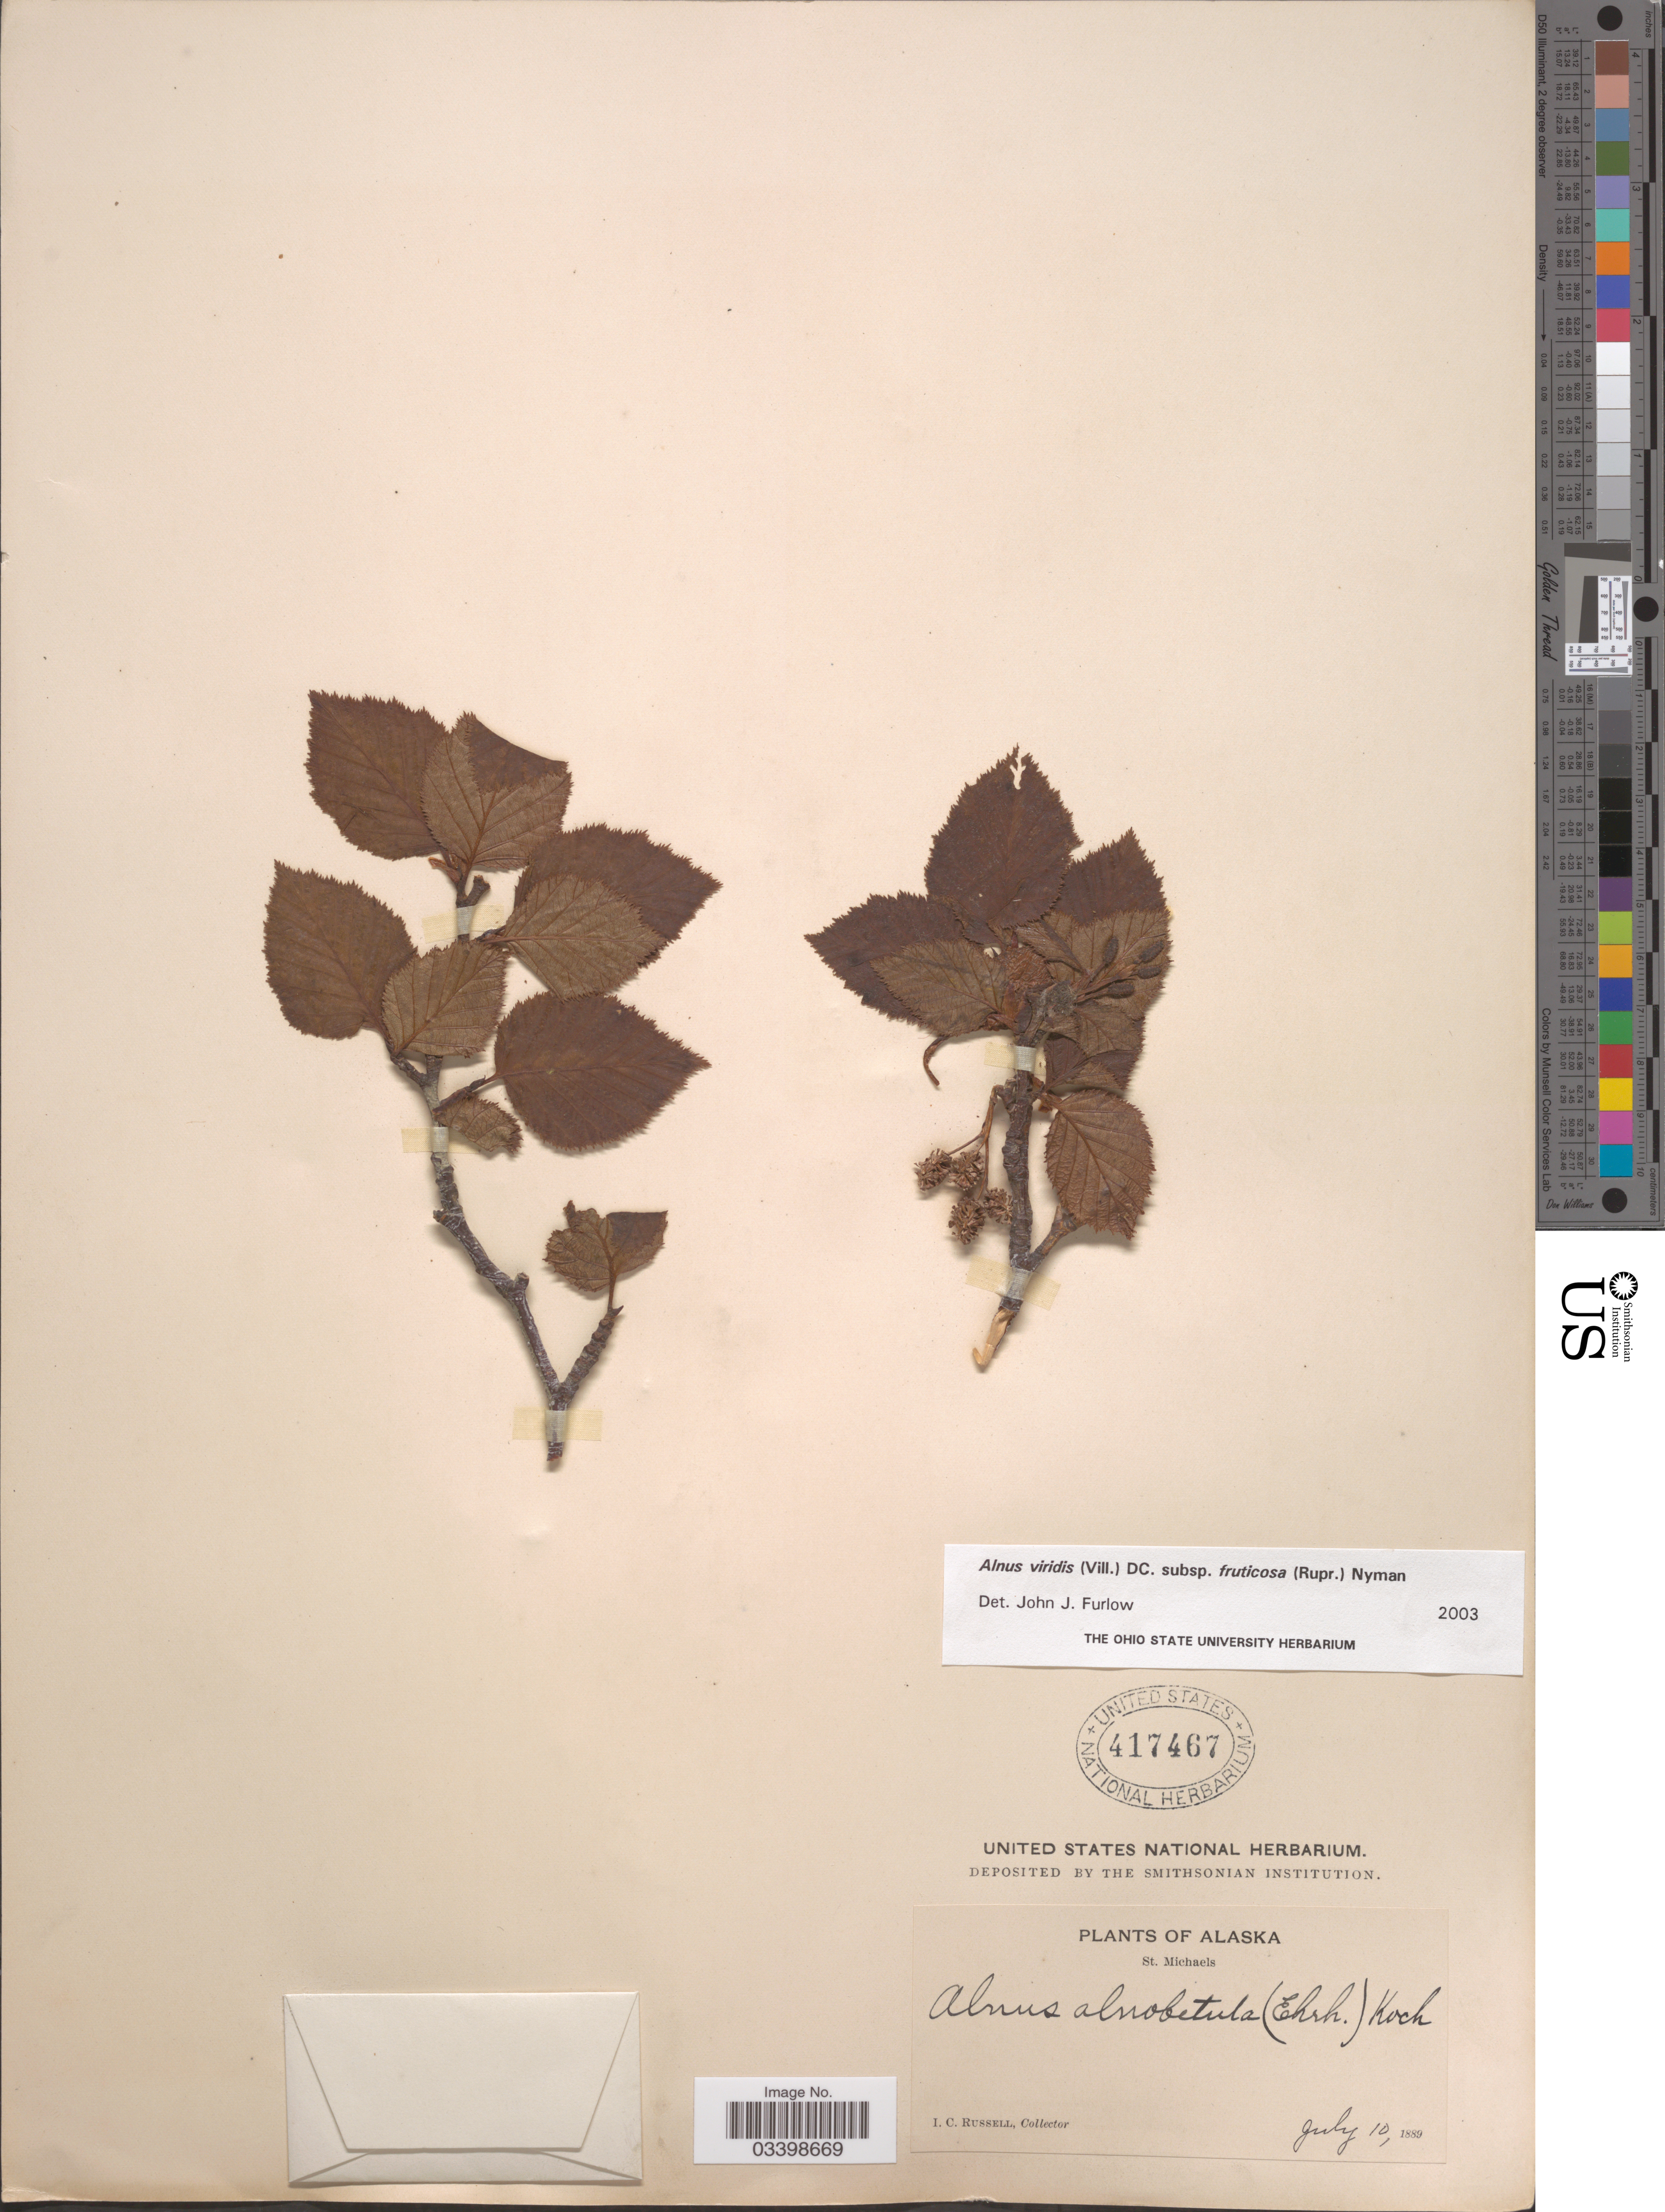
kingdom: Plantae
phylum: Tracheophyta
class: Magnoliopsida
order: Fagales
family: Betulaceae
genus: Alnus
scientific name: Alnus viridis subsp. fruticosa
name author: (Rupr.) Nyman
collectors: I. C. Russell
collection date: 1889-07-10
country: United States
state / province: Alaska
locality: St. Michaels.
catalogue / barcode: US 417467